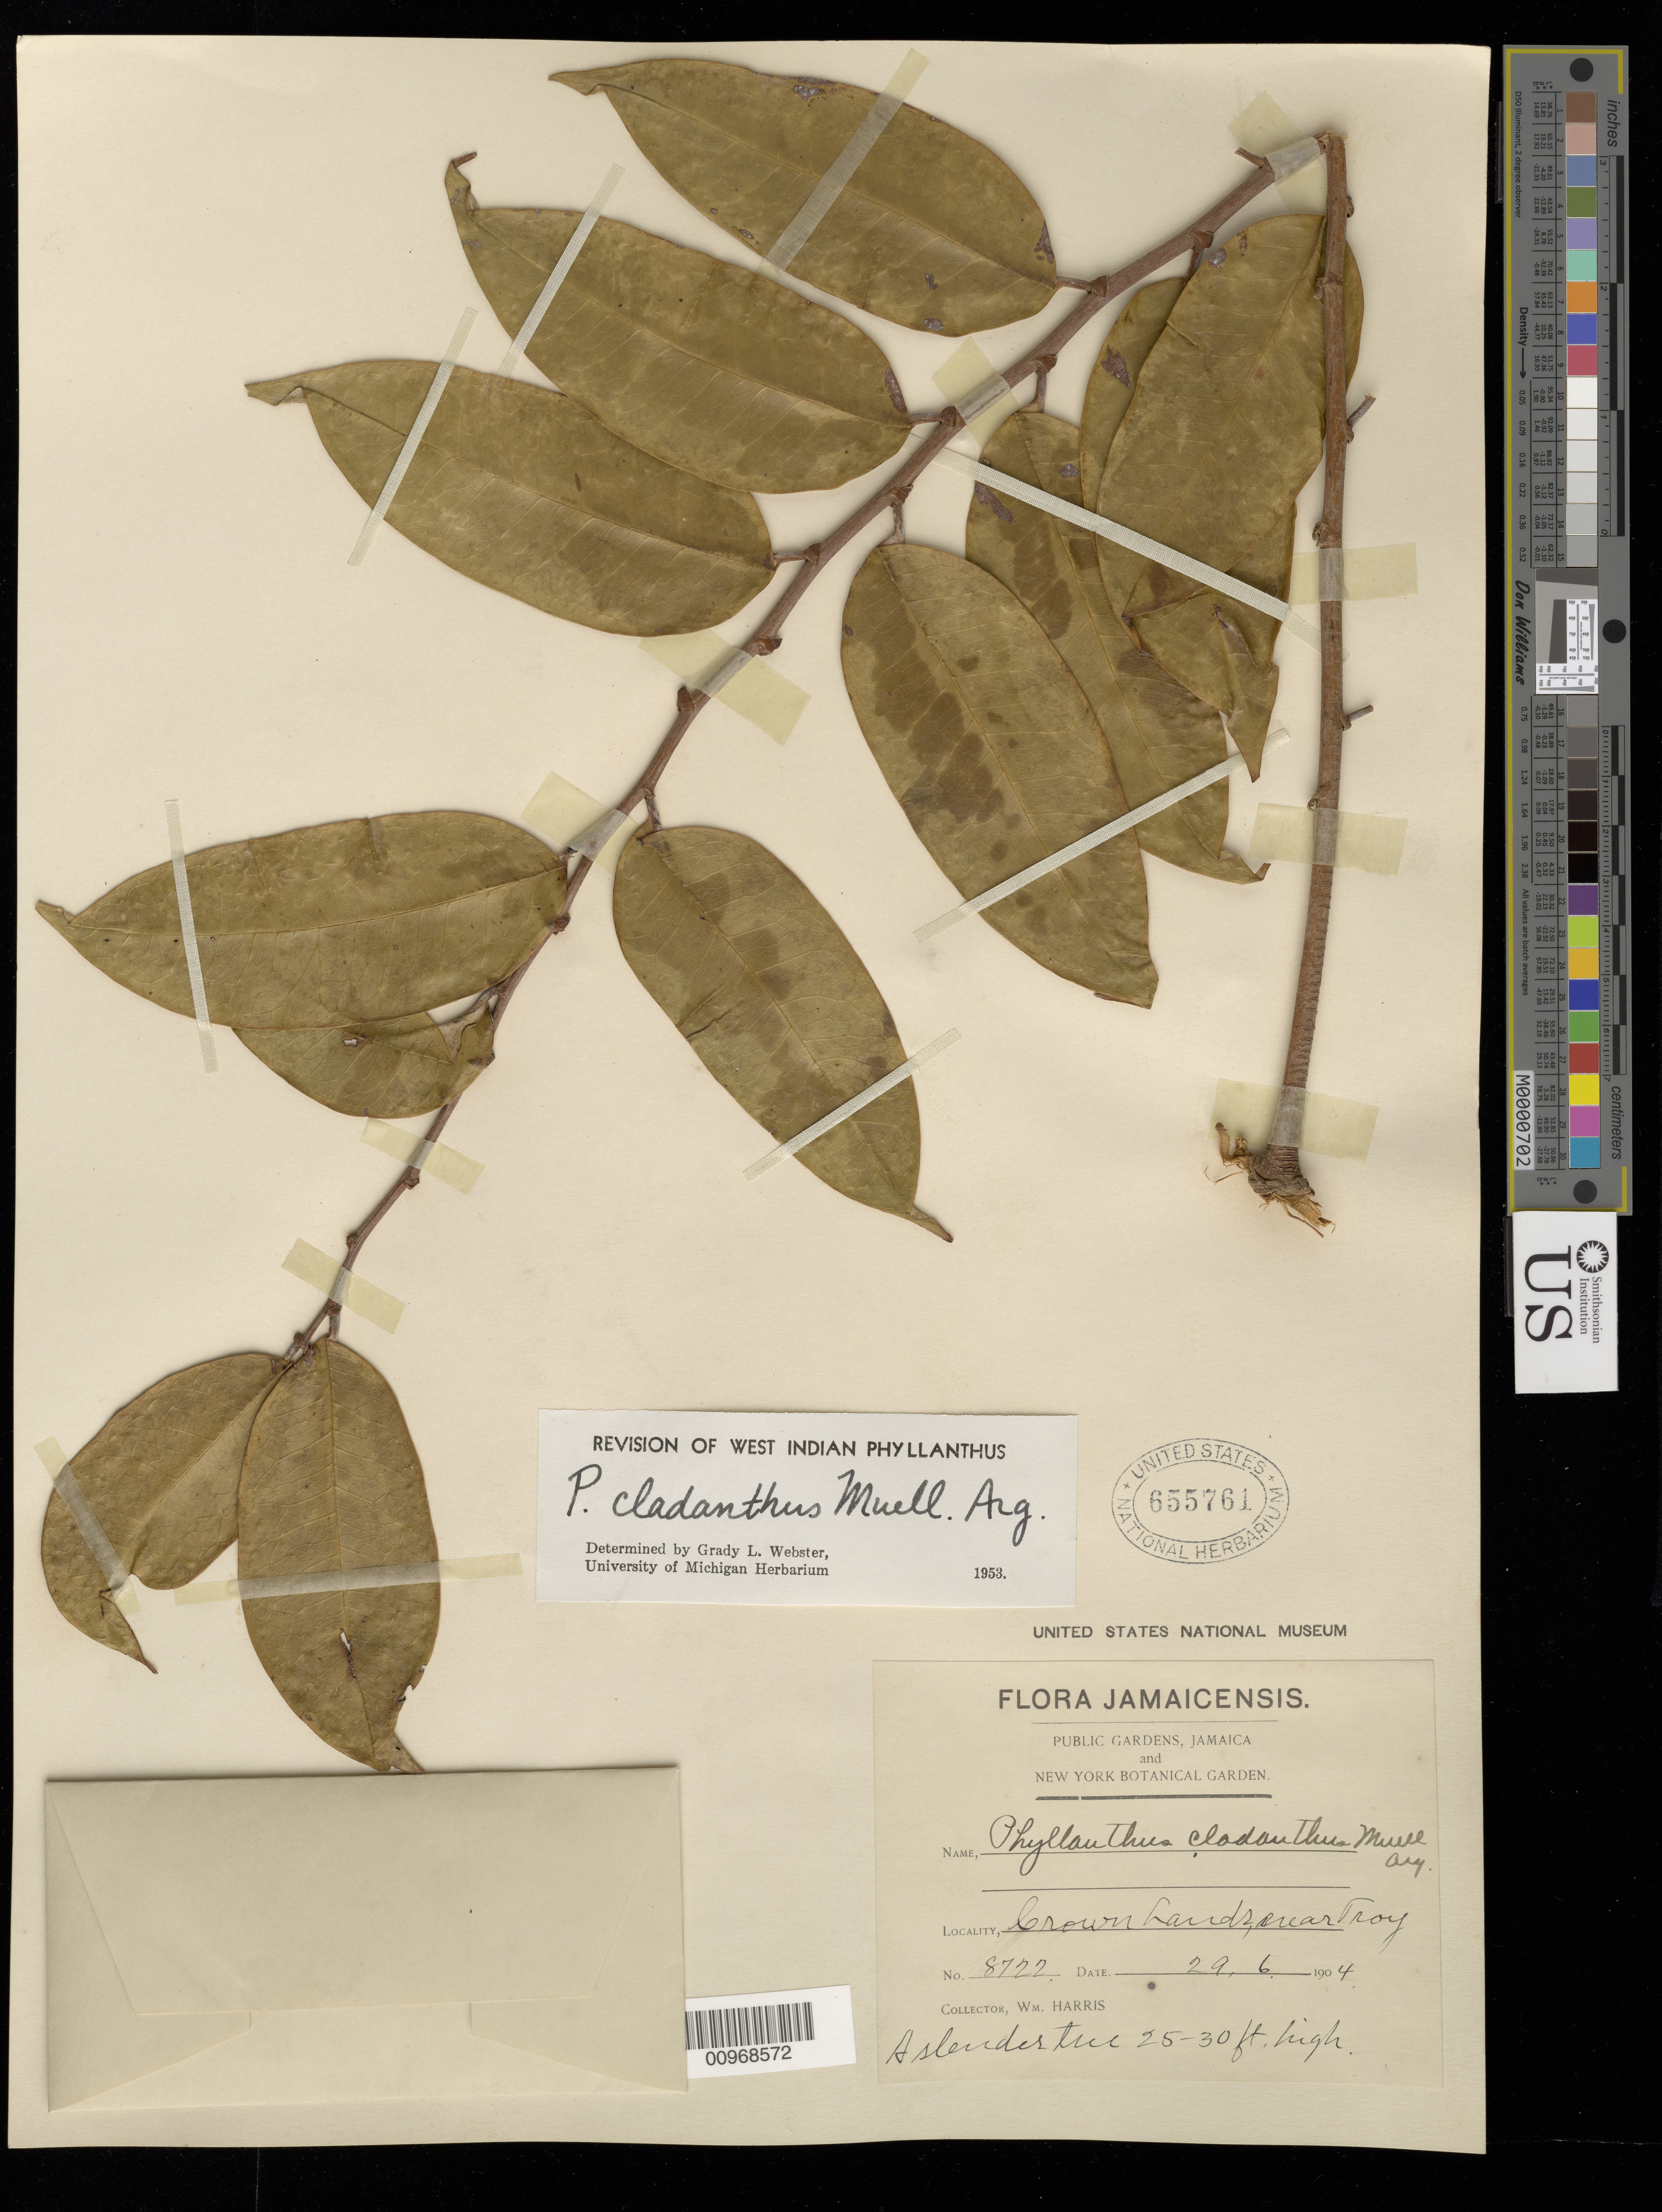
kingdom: Plantae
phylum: Tracheophyta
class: Magnoliopsida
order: Malpighiales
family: Phyllanthaceae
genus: Phyllanthus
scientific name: Phyllanthus cladanthus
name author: Müll. Arg.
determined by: Webster, Grady L.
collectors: W. H. Harris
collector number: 8722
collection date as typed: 29 Jun 1904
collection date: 1904-06-29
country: Jamaica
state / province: Trelawny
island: Jamaica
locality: Crown Lands, near Troy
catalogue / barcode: US 655761